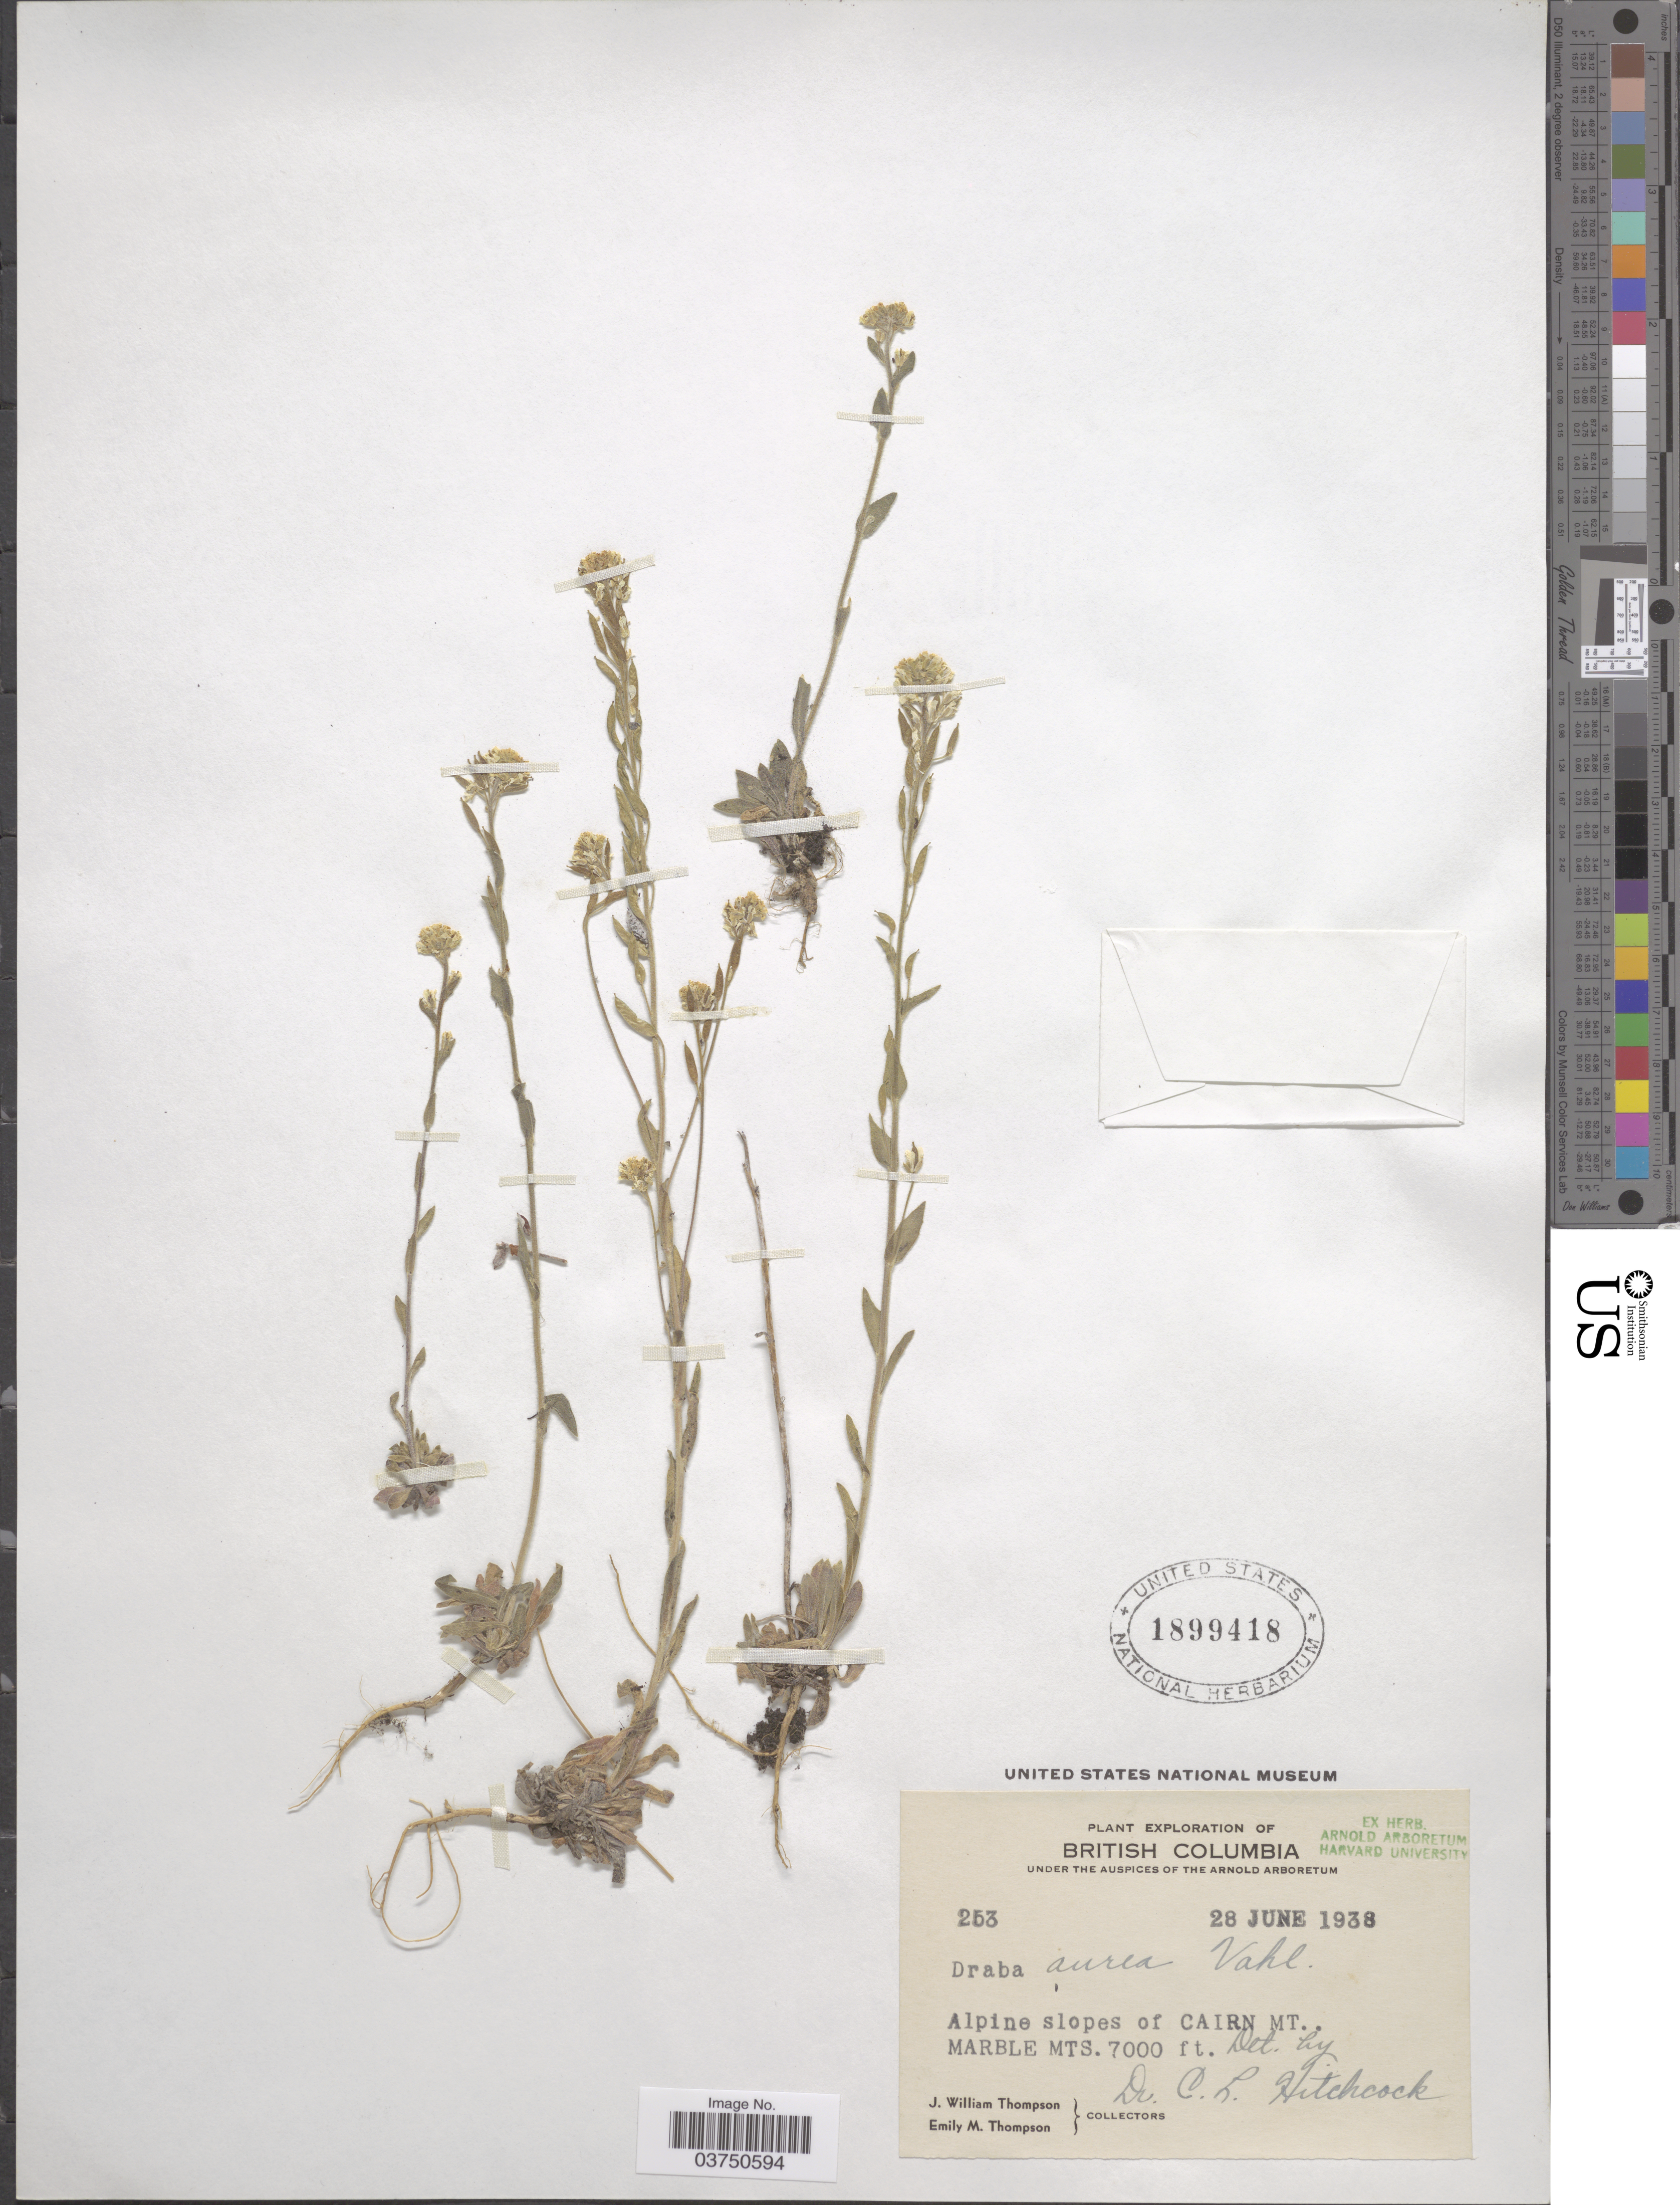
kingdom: Plantae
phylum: Tracheophyta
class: Magnoliopsida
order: Brassicales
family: Brassicaceae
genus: Draba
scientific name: Draba aurea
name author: Vahl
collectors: J. W. Thompson & E. M. Thompson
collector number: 253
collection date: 1938-06-28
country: Canada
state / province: British Columbia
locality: Alpine slopes of Cairn Mt. Marble Mts.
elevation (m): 2134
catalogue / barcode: US 1899418